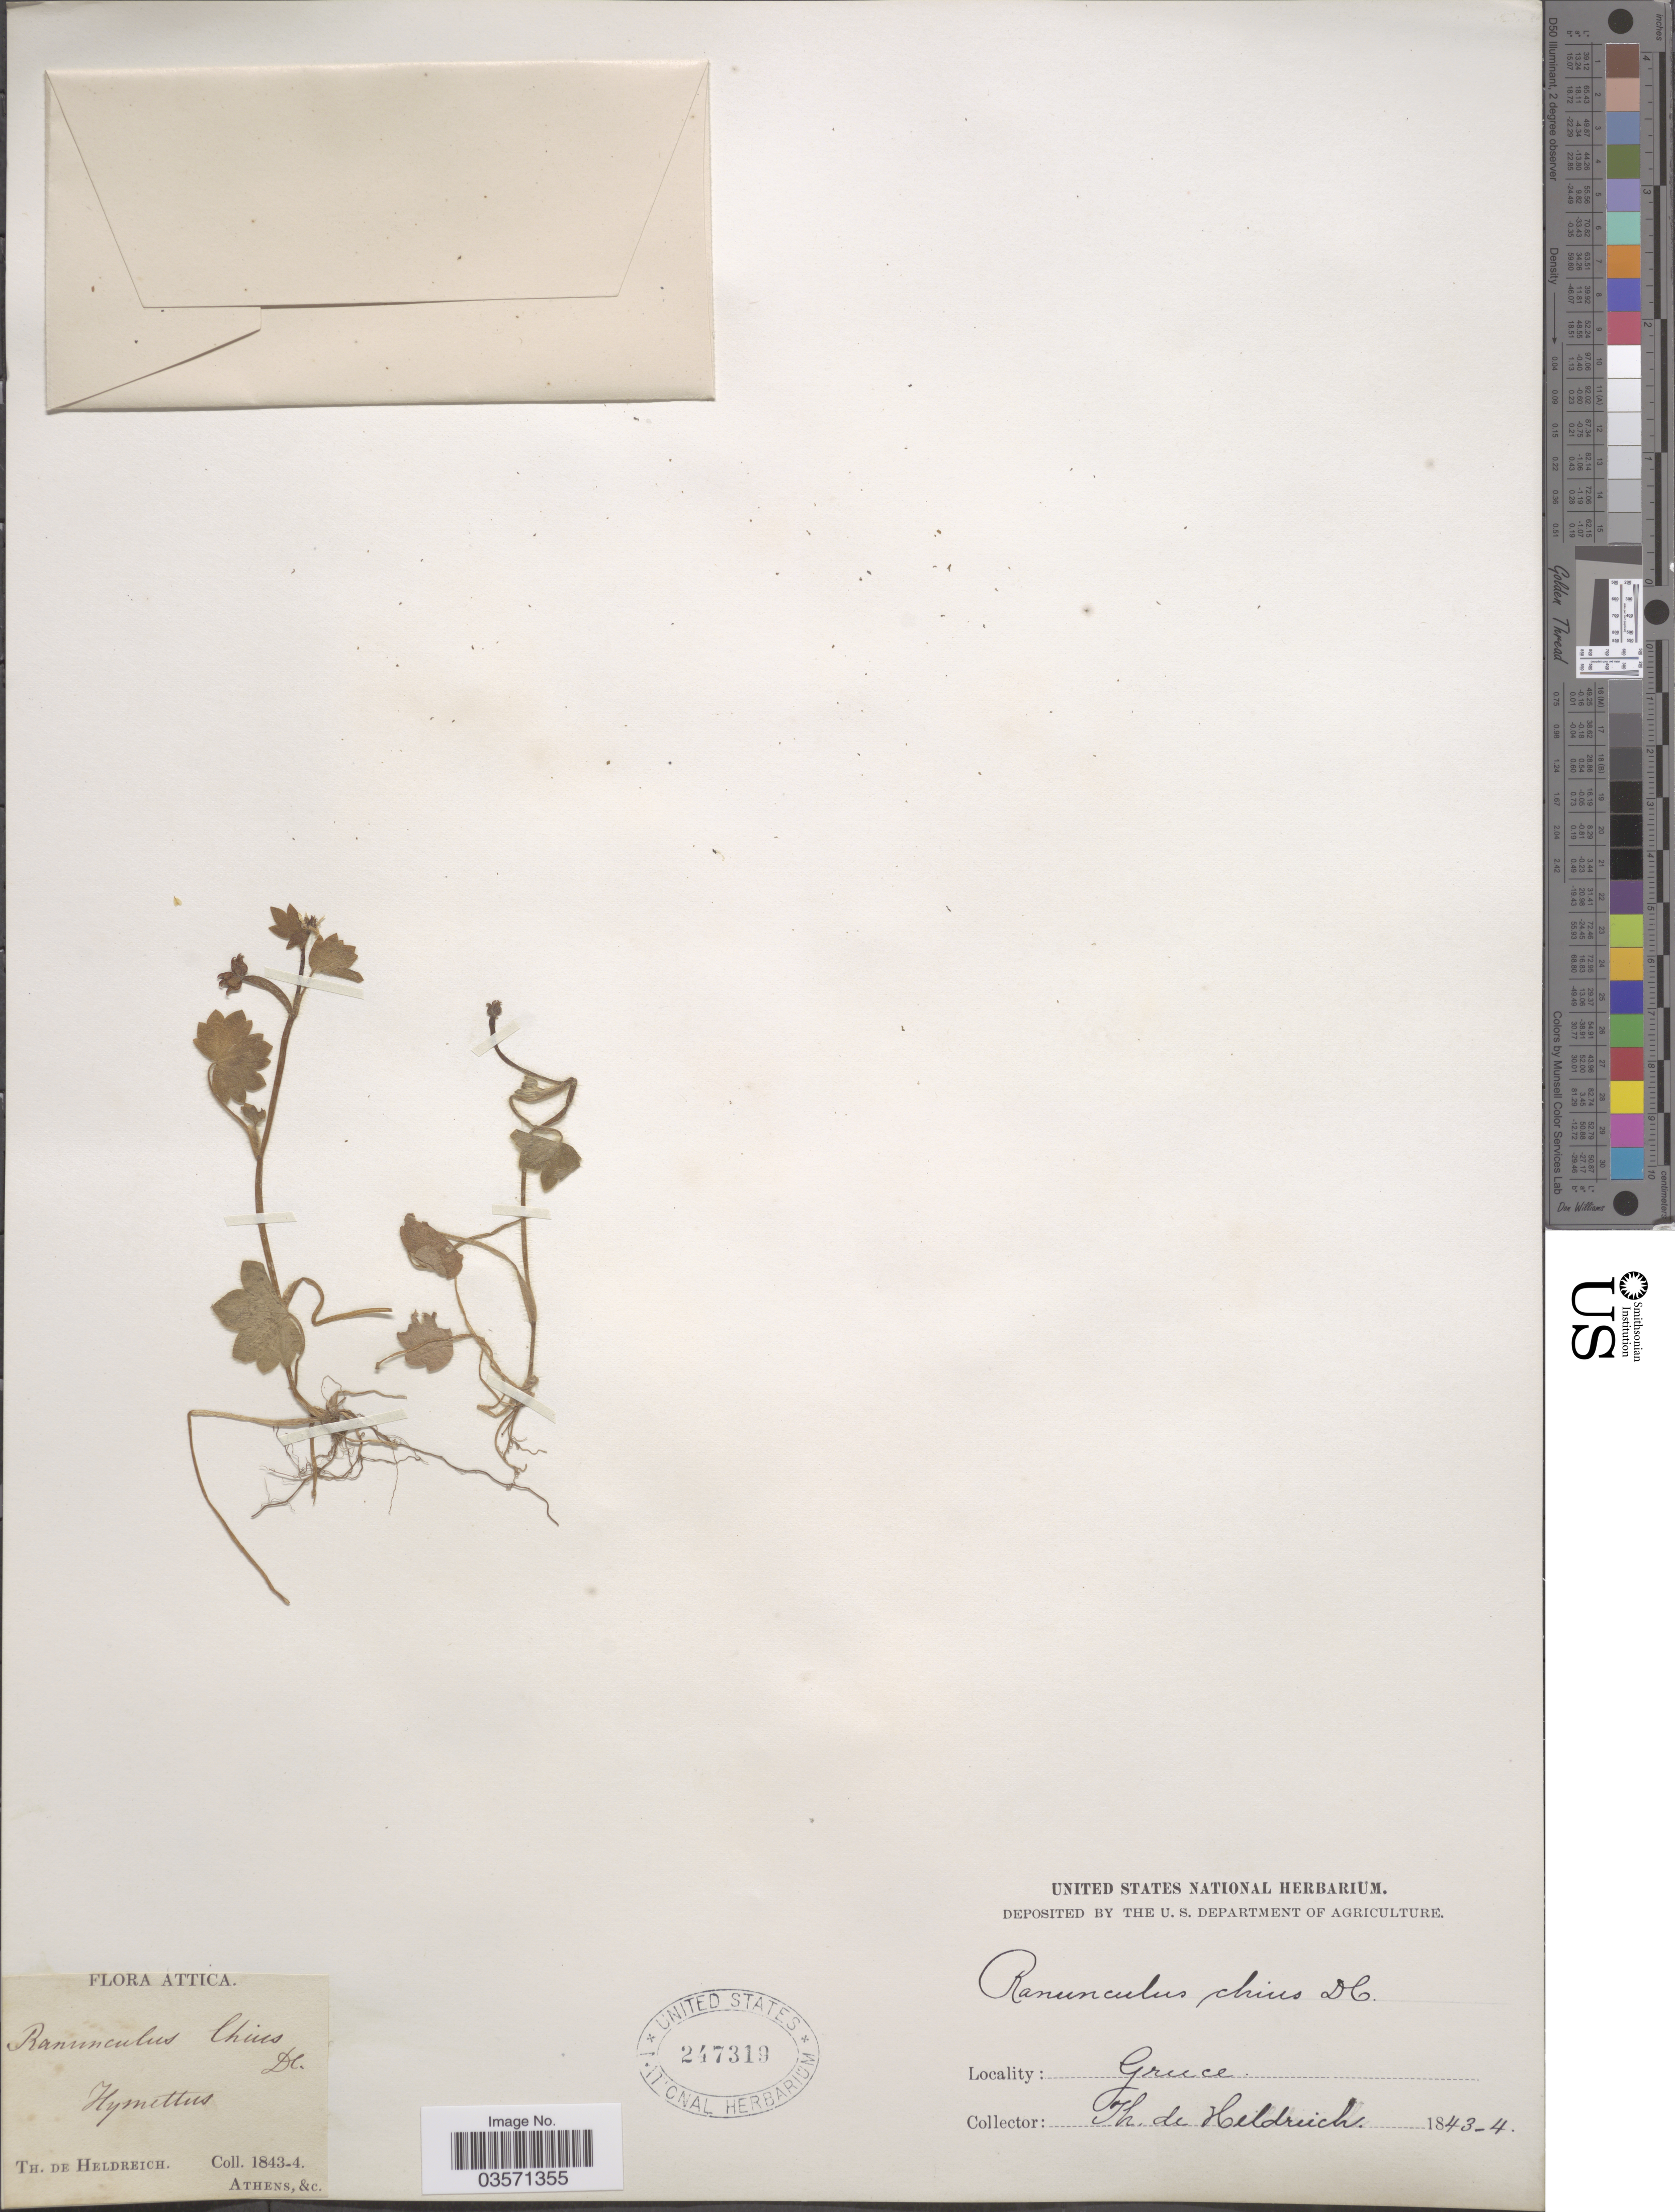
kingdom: Plantae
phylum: Tracheophyta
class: Magnoliopsida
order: Ranunculales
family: Ranunculaceae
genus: Ranunculus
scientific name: Ranunculus chius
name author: DC.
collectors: T. De Heldreich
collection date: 1843/1844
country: Greece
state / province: Attica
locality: Athens, &c.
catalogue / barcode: US 247319